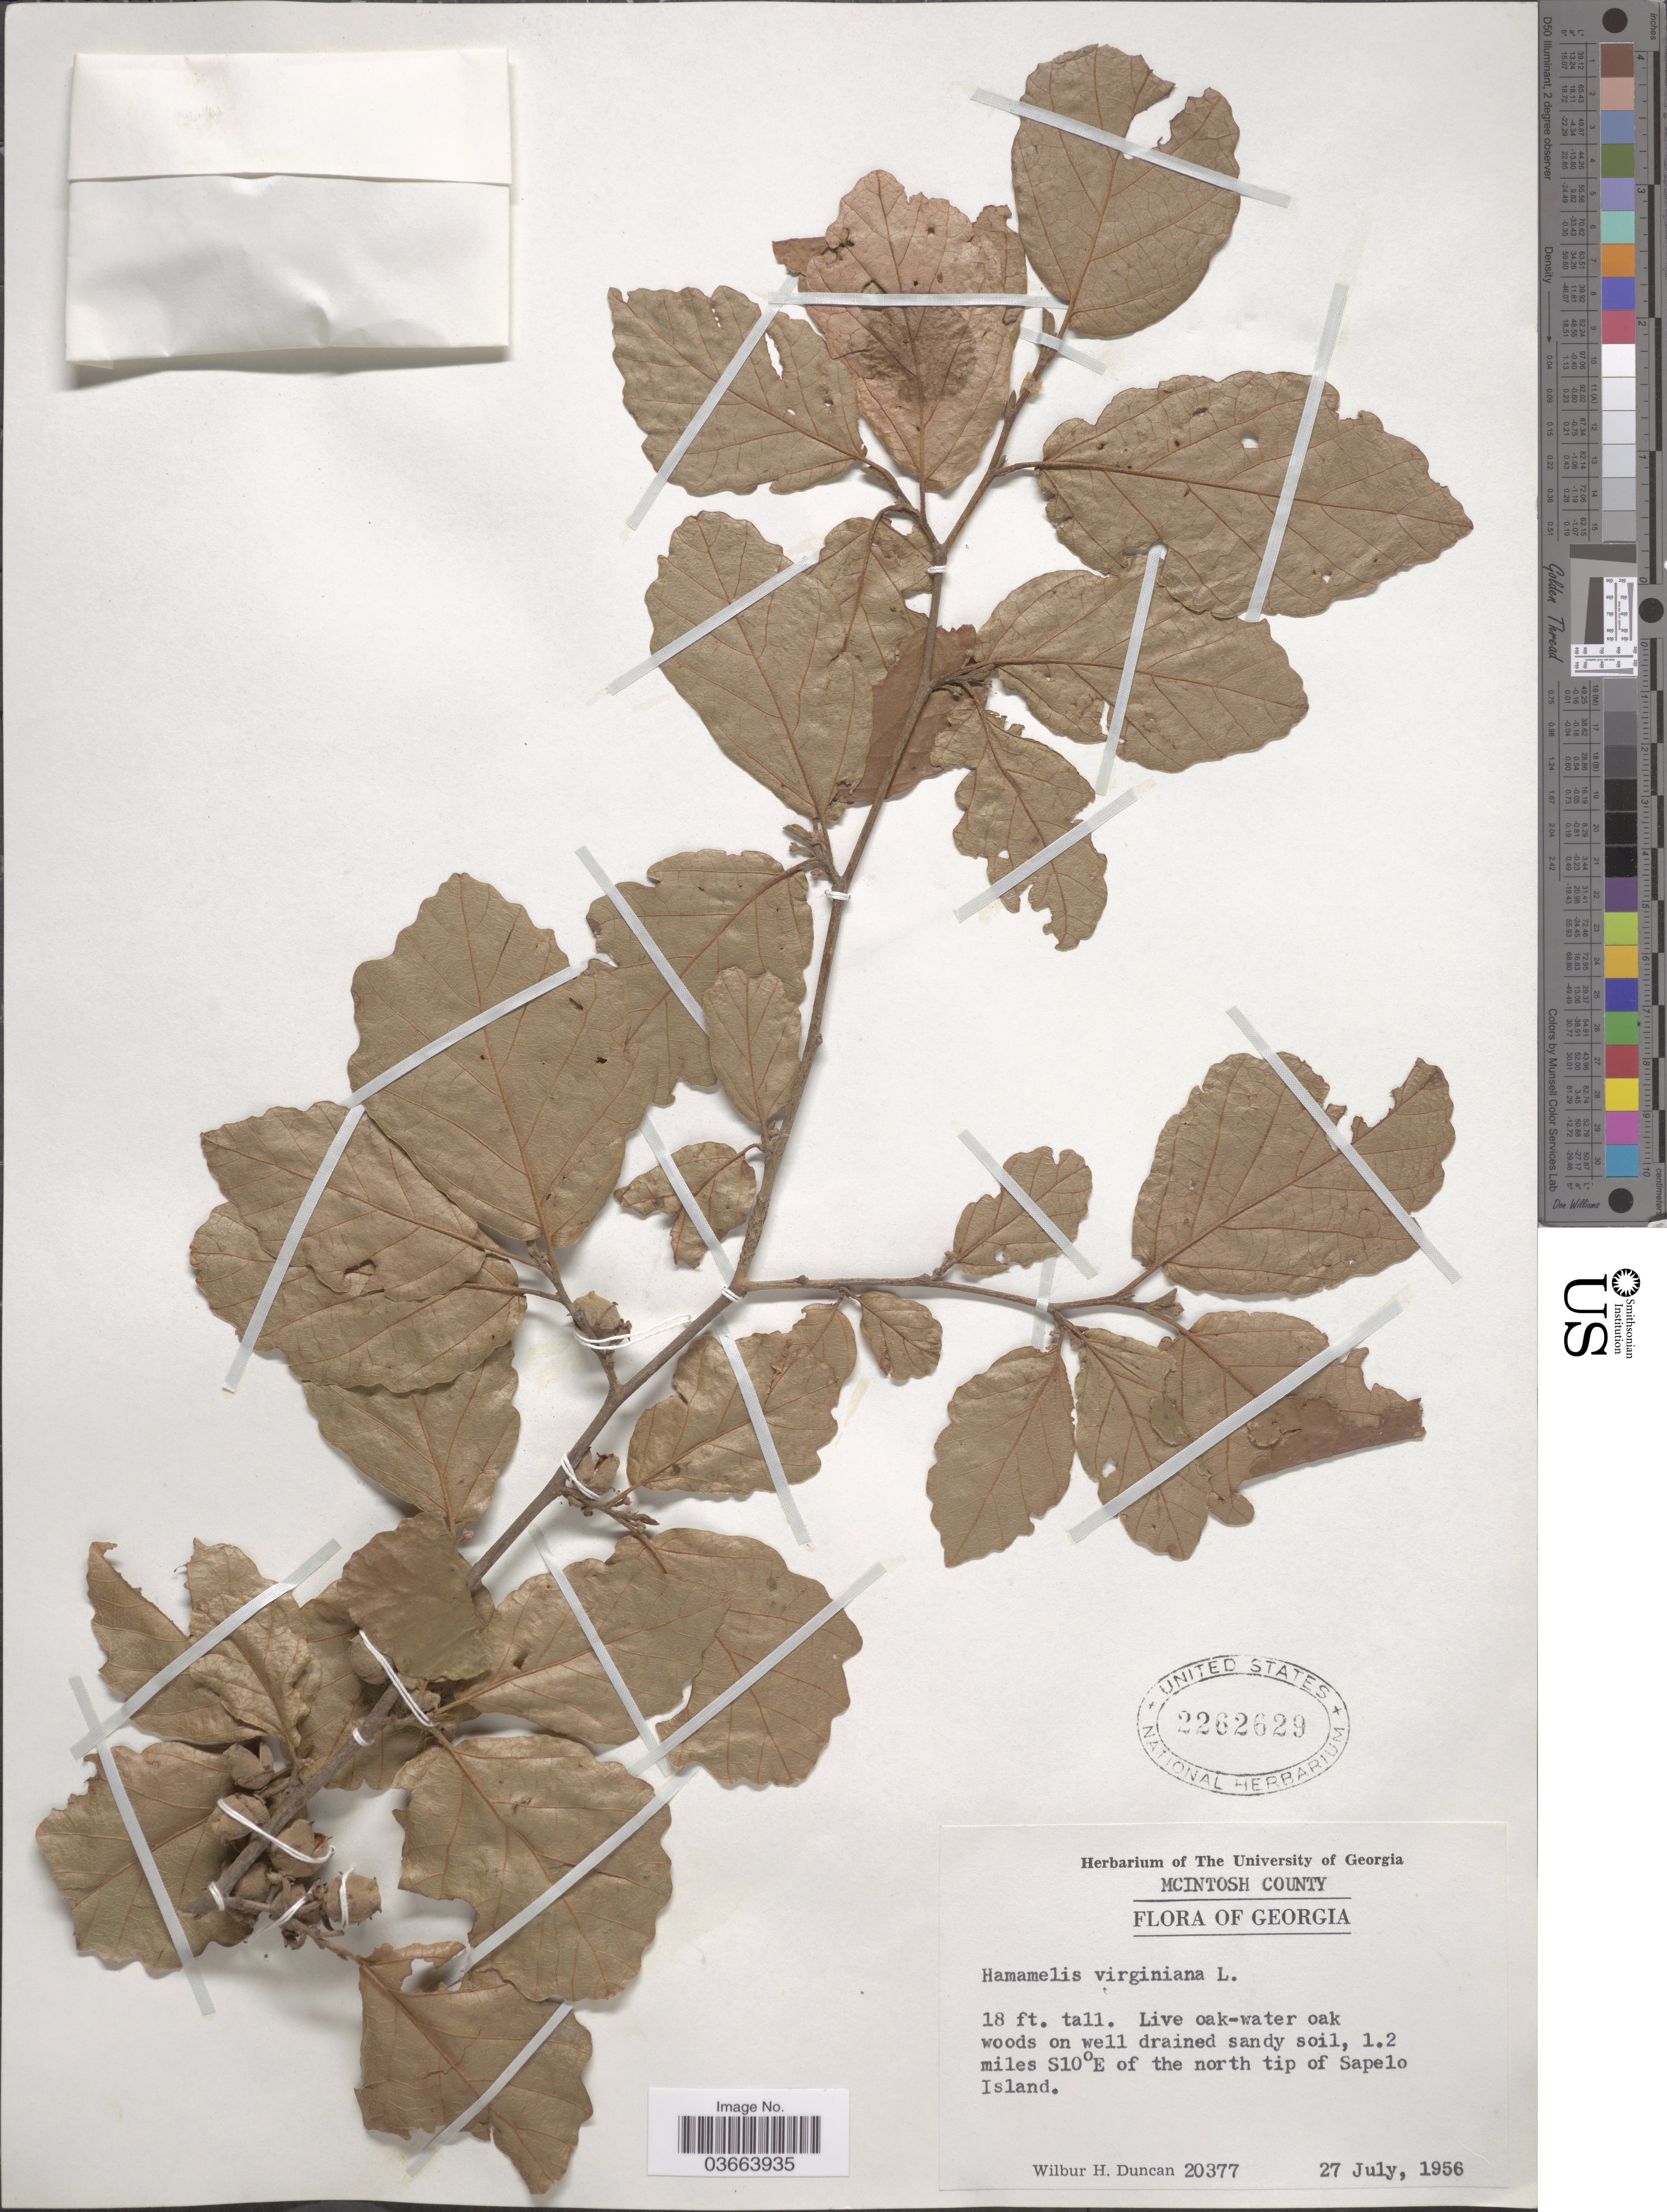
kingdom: Plantae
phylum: Tracheophyta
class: Magnoliopsida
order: Saxifragales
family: Hamamelidaceae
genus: Hamamelis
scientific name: Hamamelis virginiana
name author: L.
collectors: W. H. Duncan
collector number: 20377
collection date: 1956-07-27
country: United States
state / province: Georgia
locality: McIntosh County. 1.2 miles S10°E the north tip of Sapelo Island.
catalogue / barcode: US 2262629